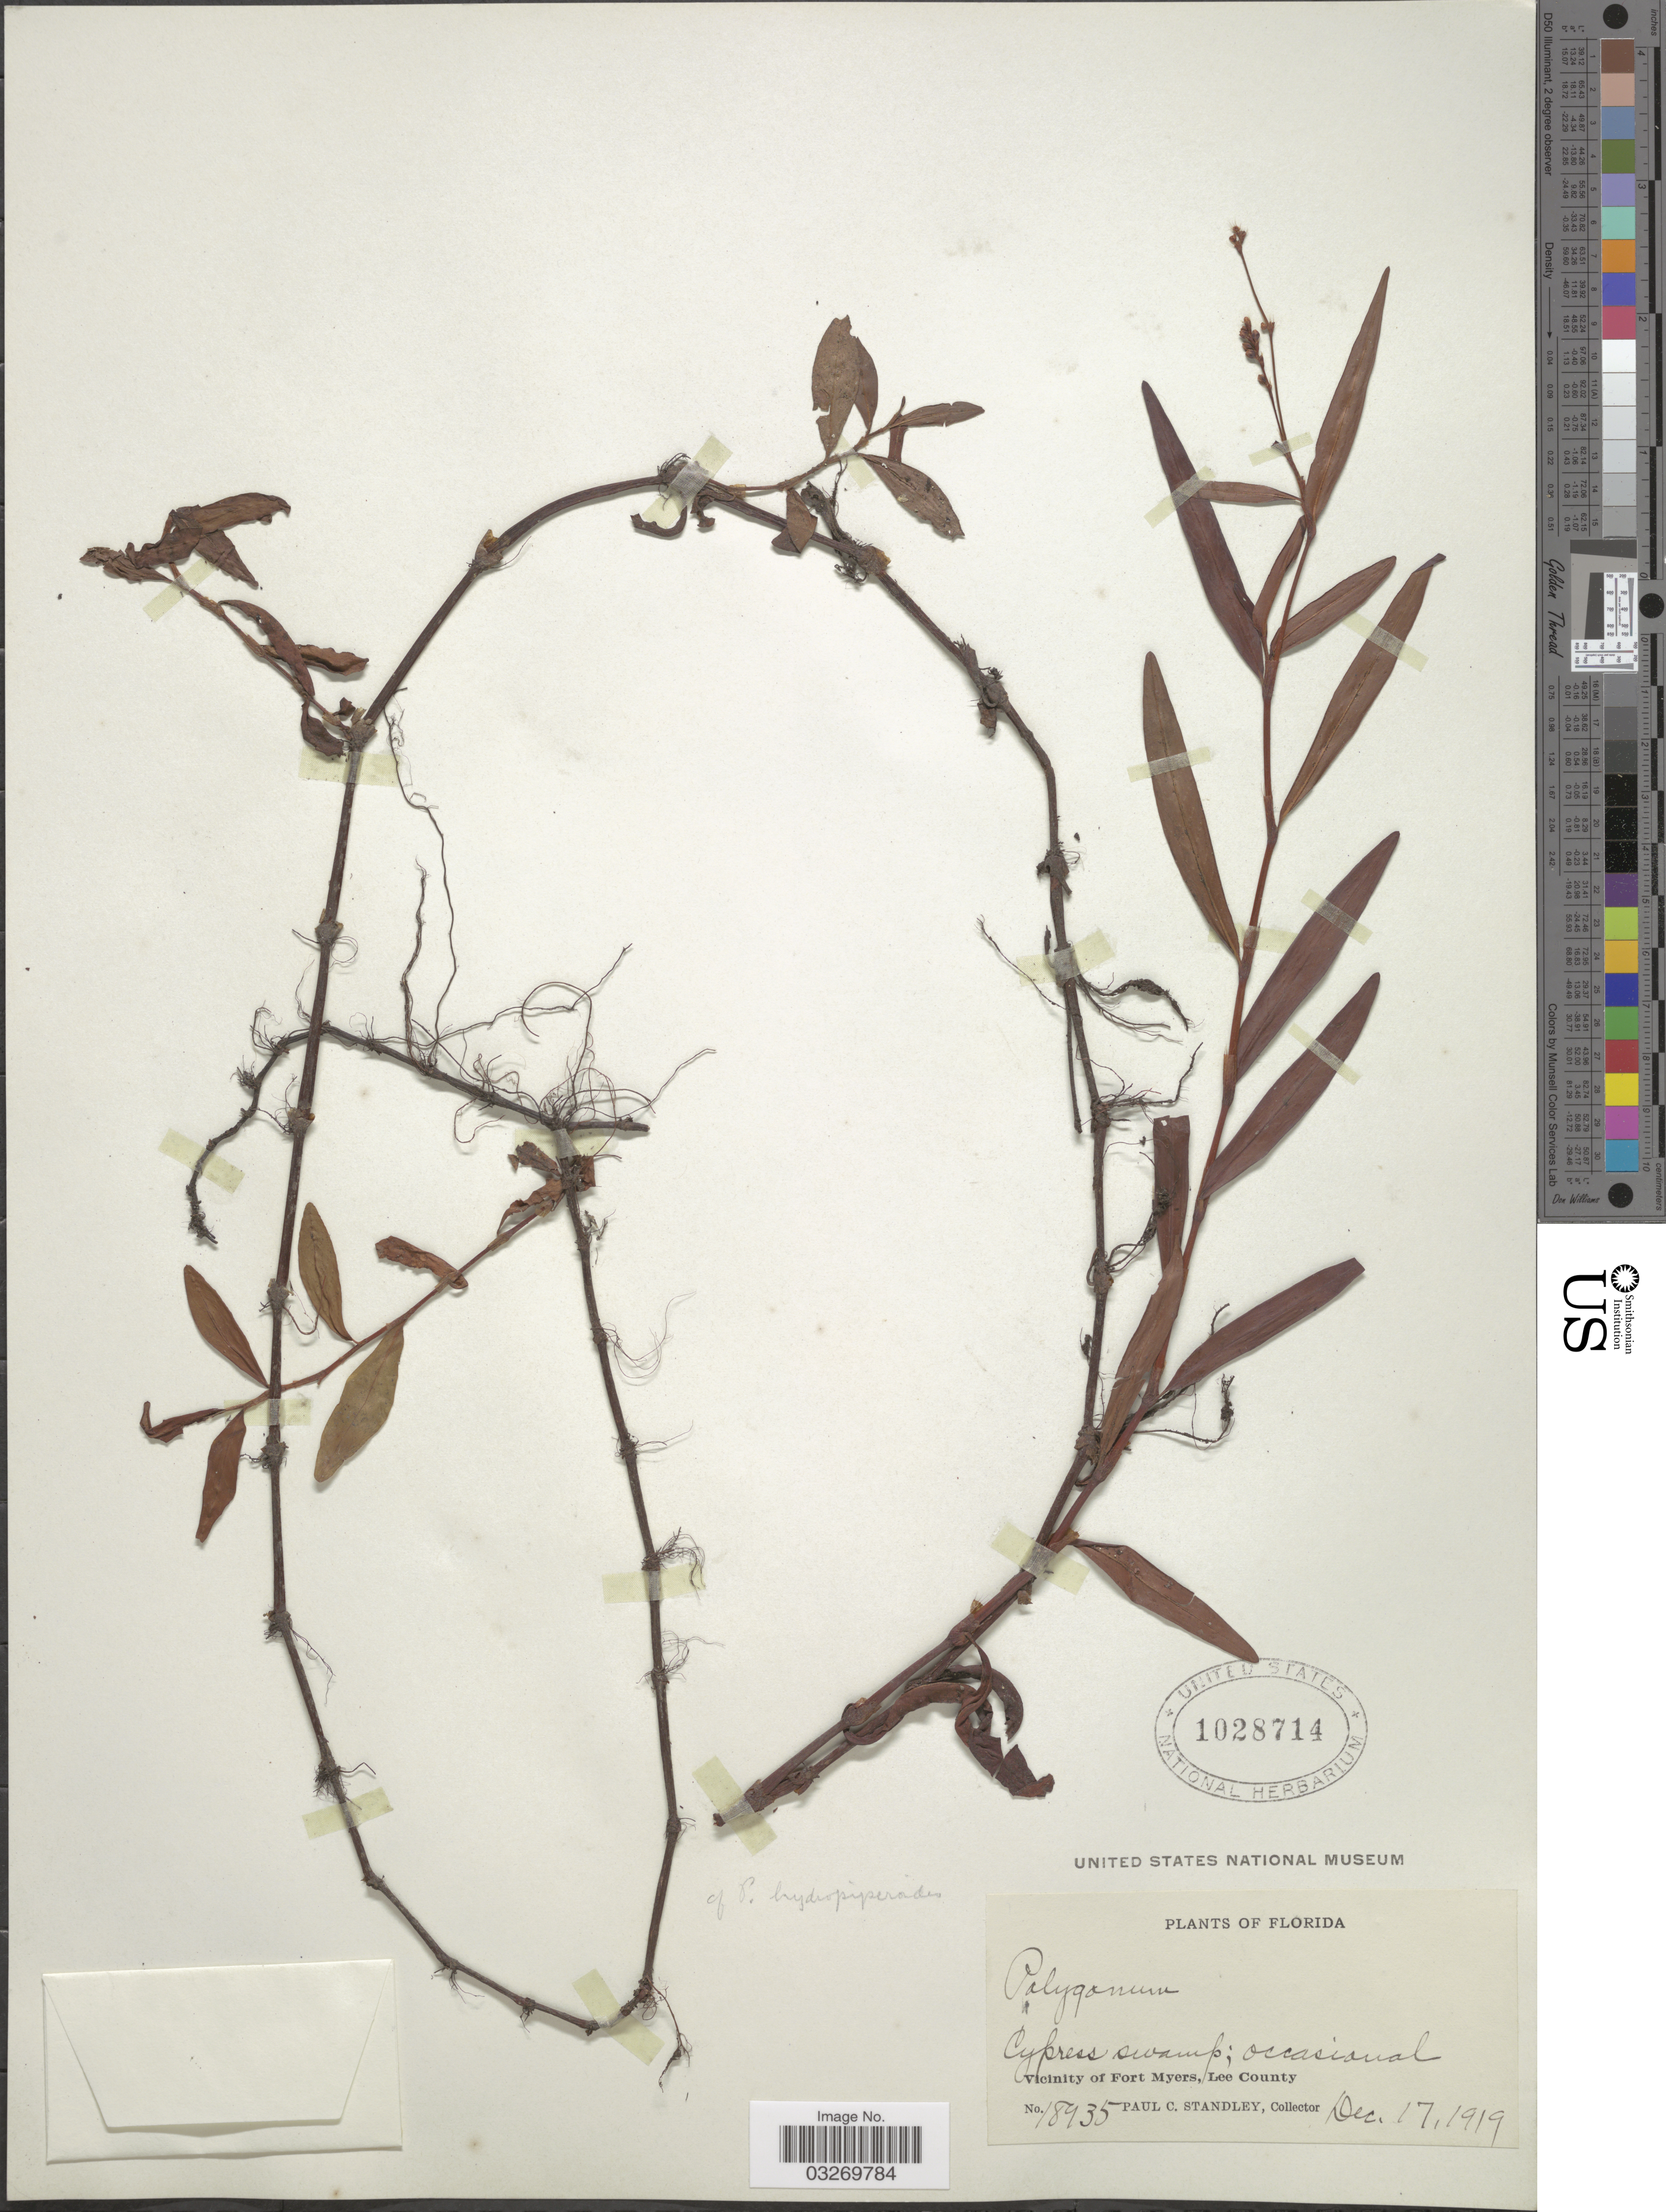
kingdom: Plantae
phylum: Tracheophyta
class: Magnoliopsida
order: Caryophyllales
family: Polygonaceae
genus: Polygonum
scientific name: Polygonum hydropiperoides var. macerum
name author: Stanford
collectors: P. C. Standley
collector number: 18935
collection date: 1919-12-17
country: United States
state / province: Florida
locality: Cypress swamp; occasional. Vicinity of Fort Myers, Lee County.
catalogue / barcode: US 1028714